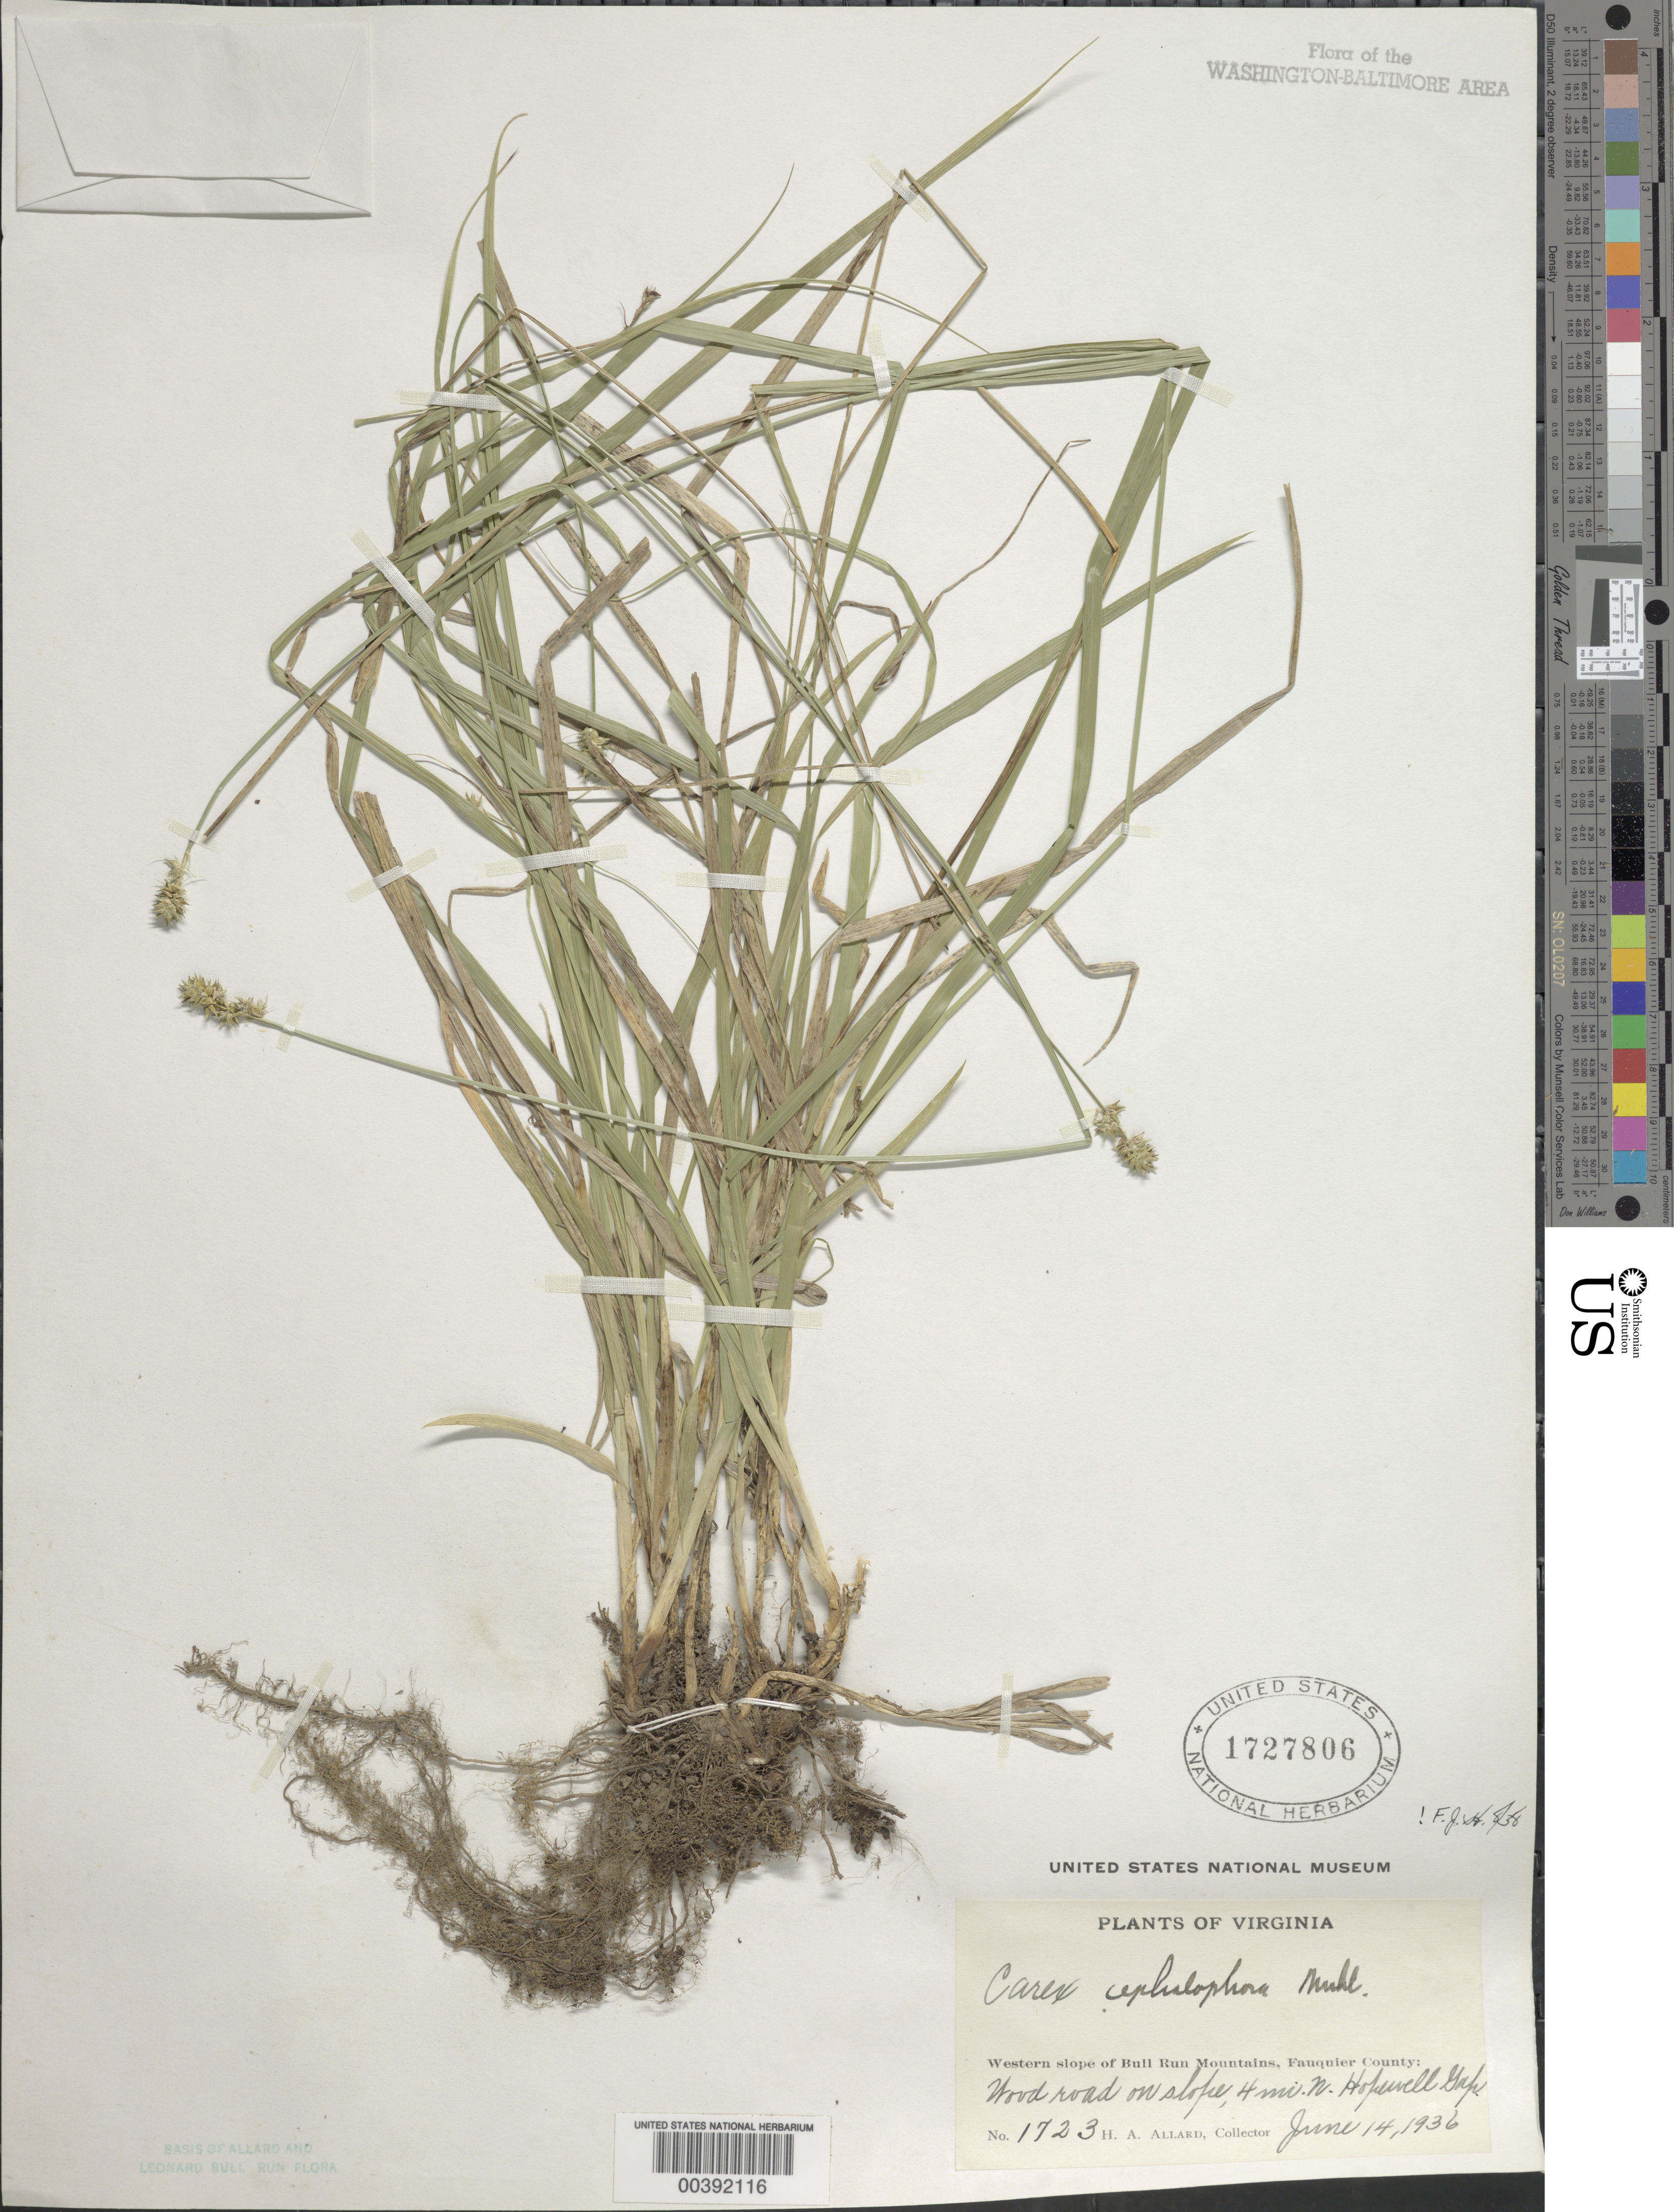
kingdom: Plantae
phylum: Tracheophyta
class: Liliopsida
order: Poales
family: Cyperaceae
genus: Carex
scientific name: Carex cephalophora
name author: Muhl. ex Willd.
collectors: H. A. Allard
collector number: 1723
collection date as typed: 14 Jun 1936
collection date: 1936-06-14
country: United States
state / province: Virginia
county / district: Fauquier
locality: N of Hopewell Gap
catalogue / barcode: US 1727806